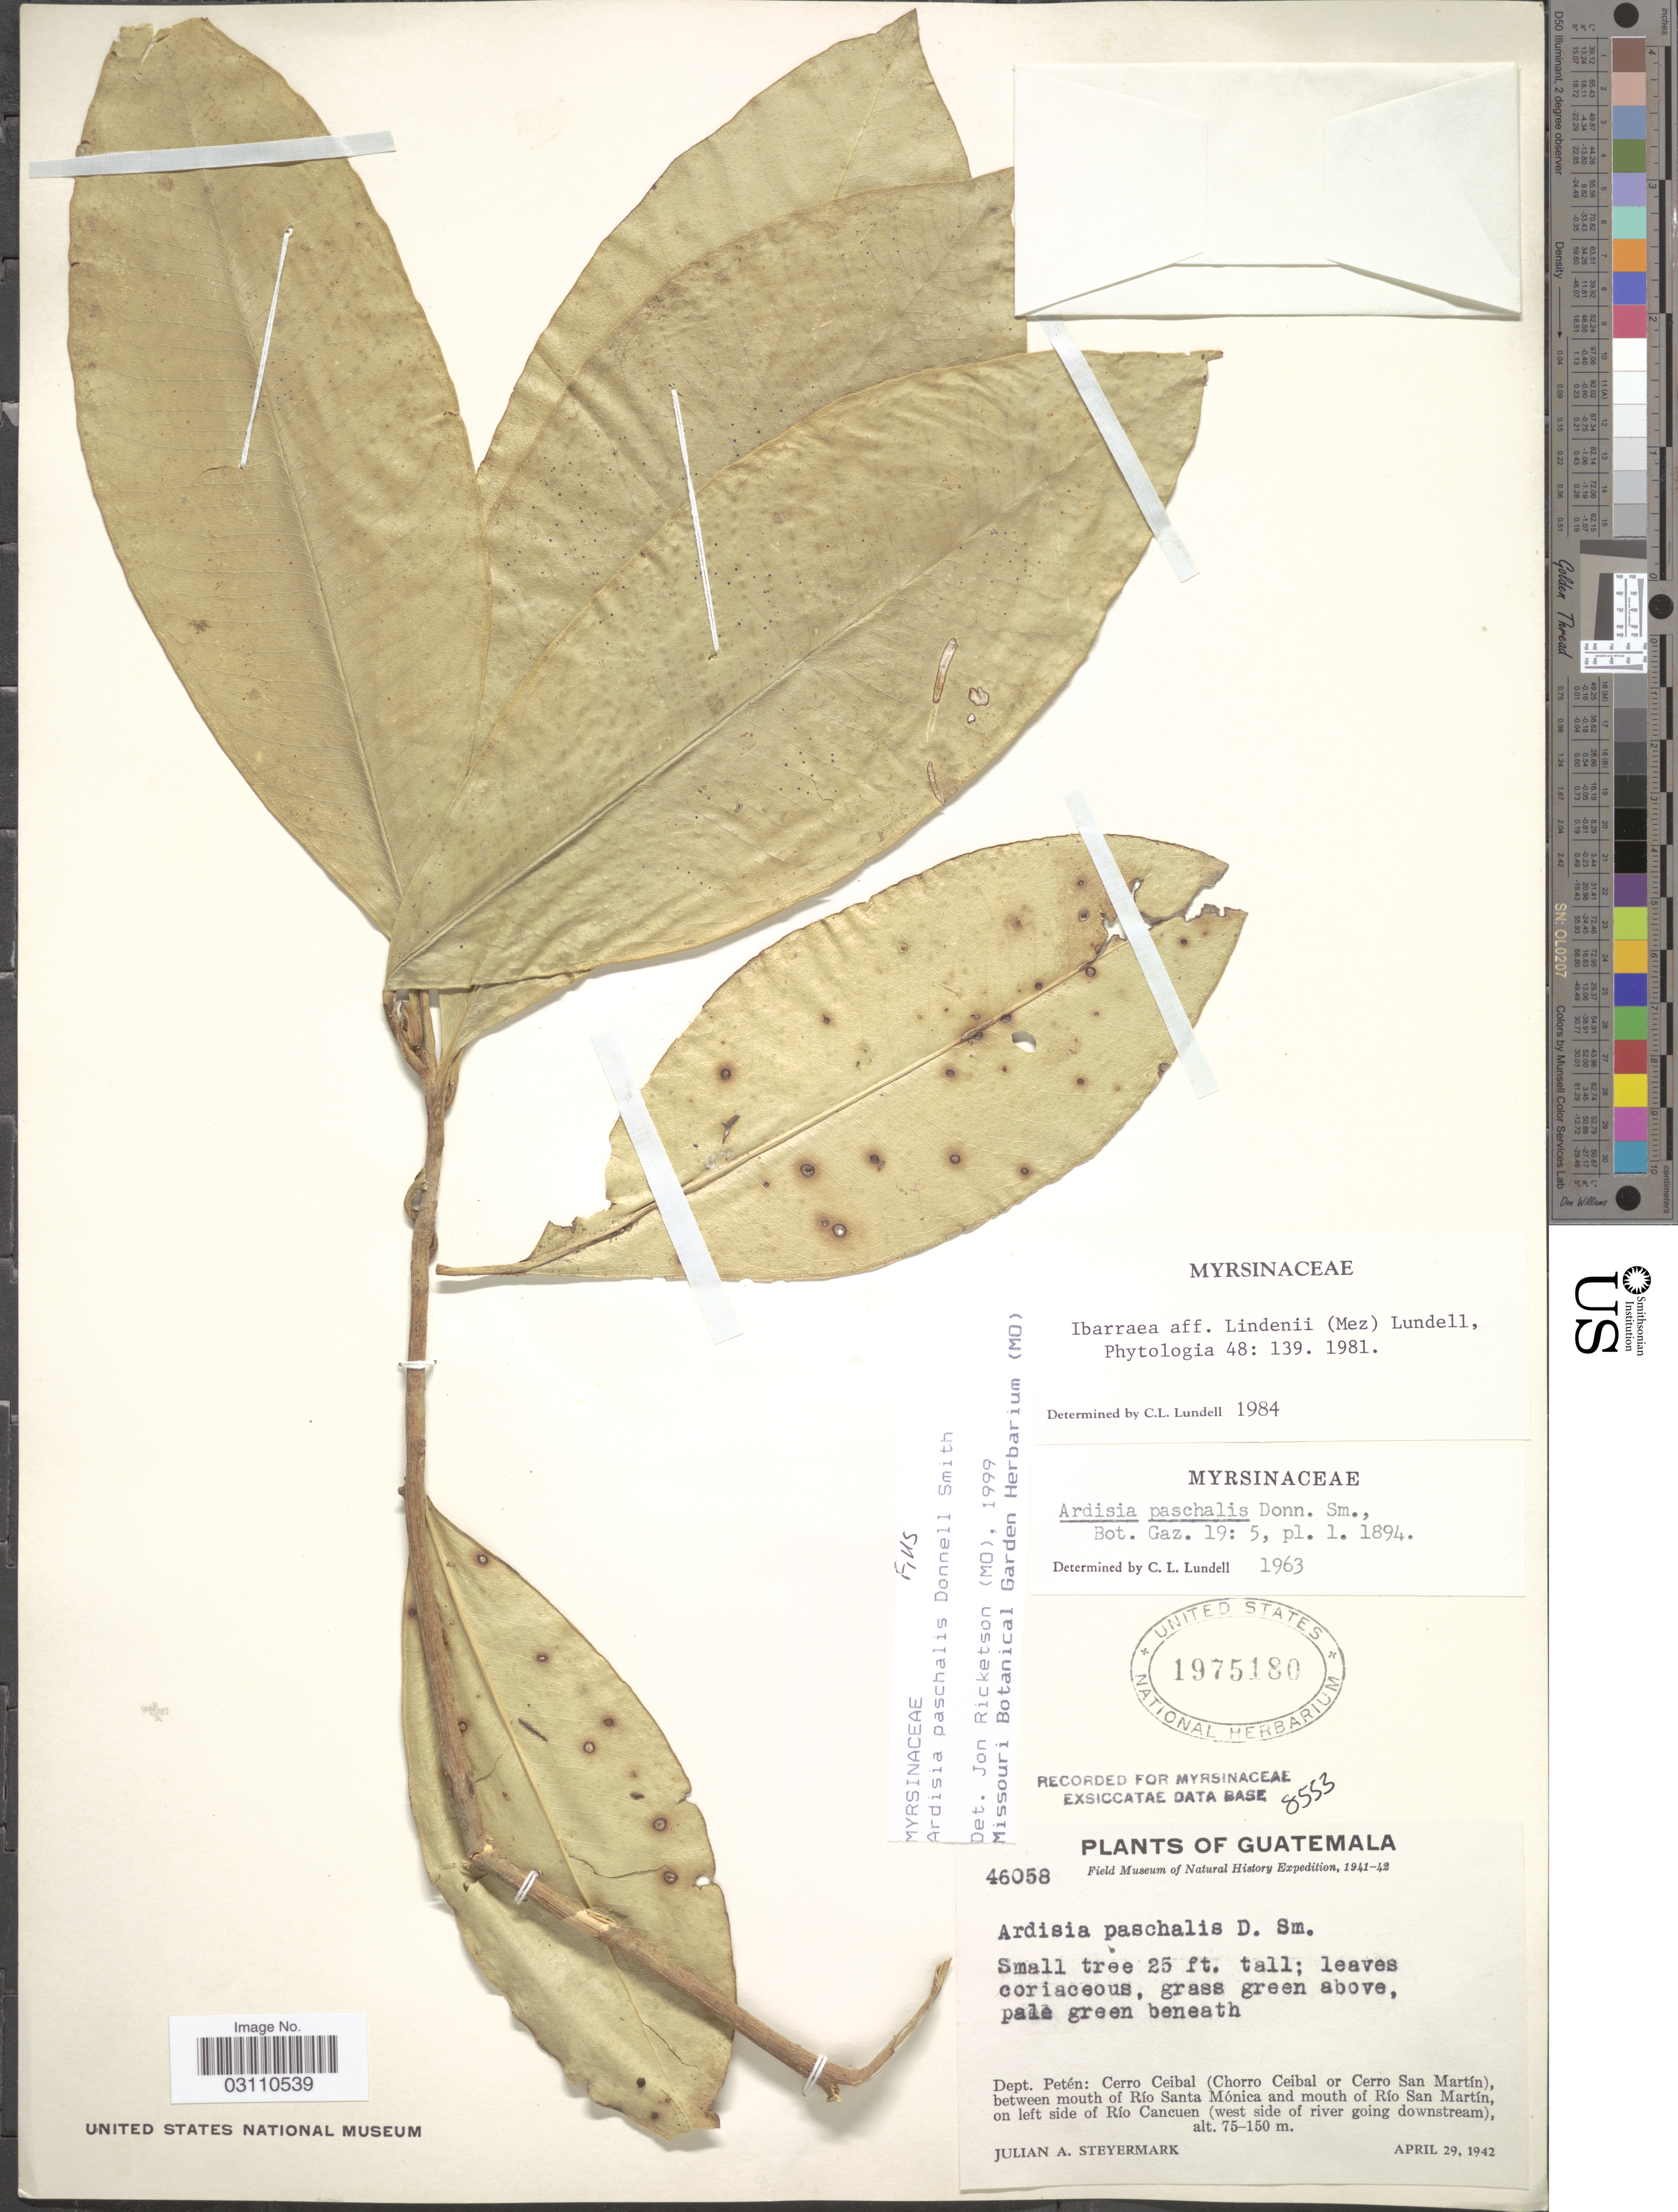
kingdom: Plantae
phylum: Tracheophyta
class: Magnoliopsida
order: Ericales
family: Primulaceae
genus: Ardisia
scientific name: Ardisia paschalis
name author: Donn. Sm.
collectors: J. Steyermark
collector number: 46058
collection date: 1942-04-29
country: Guatemala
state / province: El Petén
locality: Dept. Petén: Cerro Ceibal (Chorro Ceibal or Cerro San Martín), between mouth of Río Santa Mónica and mouth of Río San Martín, on left side of Río Cancuen (west side of river going downstream).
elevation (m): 75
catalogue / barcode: US 1975180